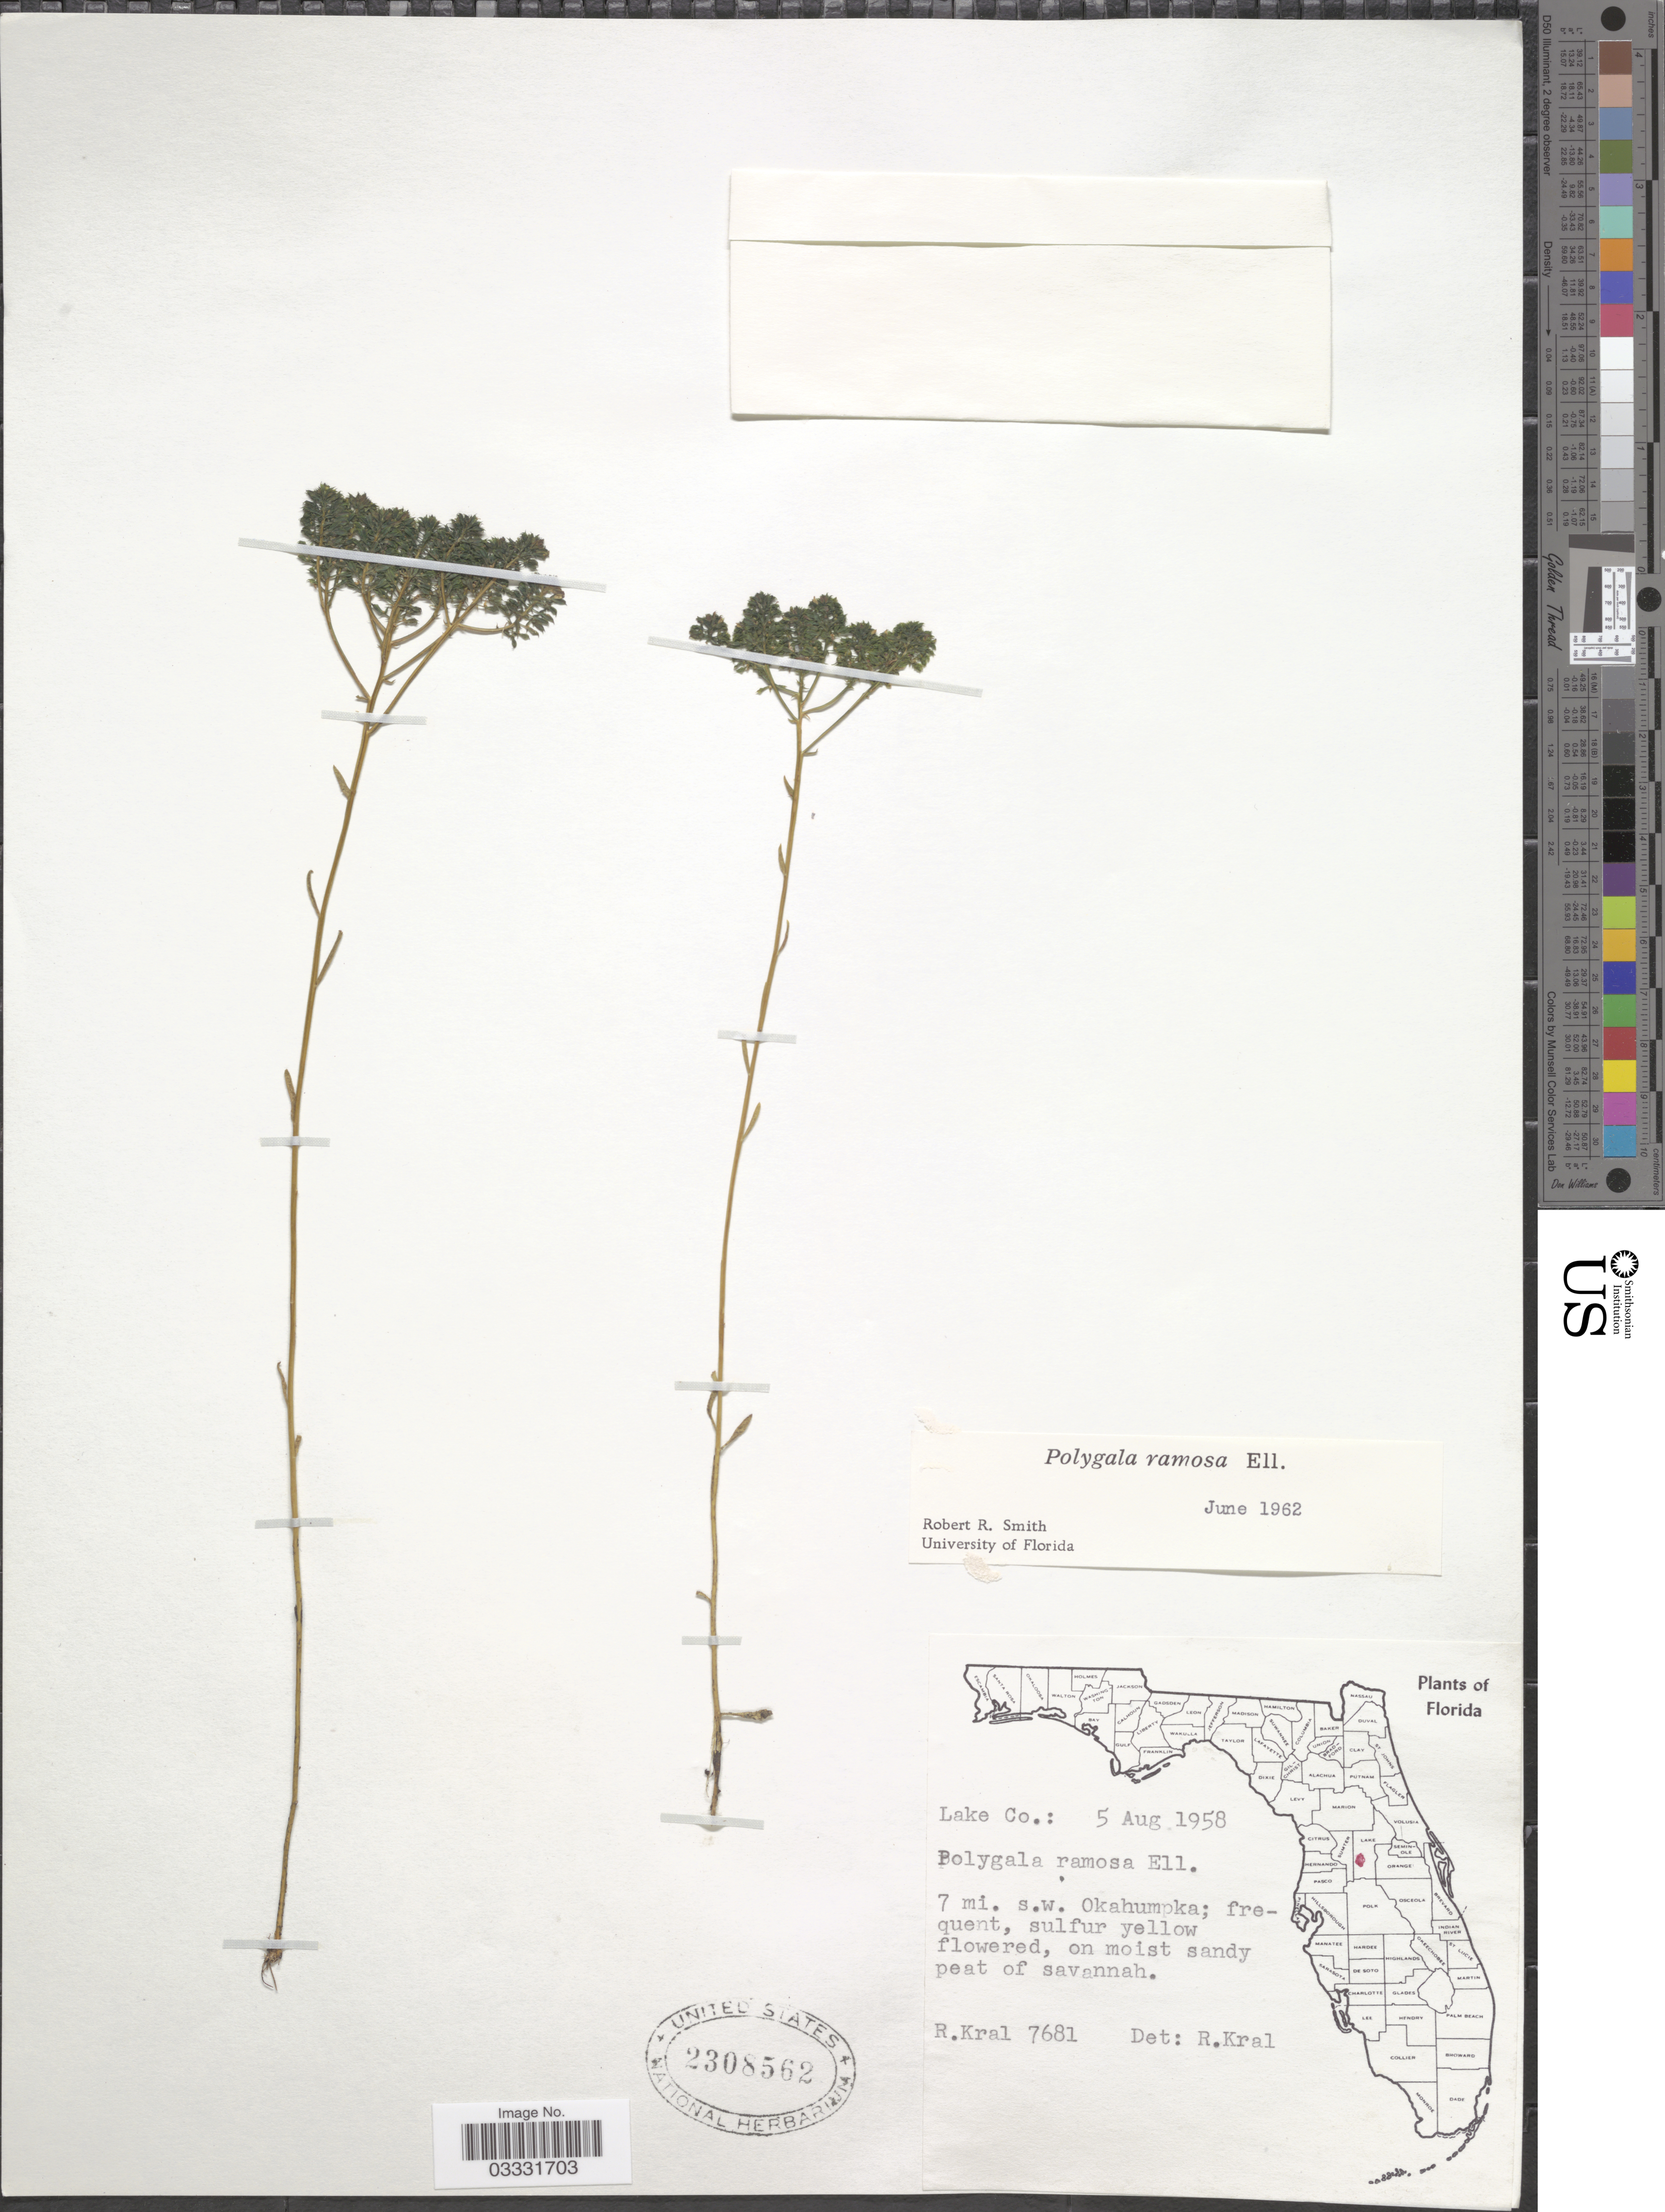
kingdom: Plantae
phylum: Tracheophyta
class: Magnoliopsida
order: Fabales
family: Polygalaceae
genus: Polygala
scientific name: Polygala ramosa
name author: Elliott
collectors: R. Kral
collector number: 7681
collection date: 1958-08-05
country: United States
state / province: Florida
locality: Lake Co. 7 mi. s.w. Okahumpka.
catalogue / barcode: US 2308562